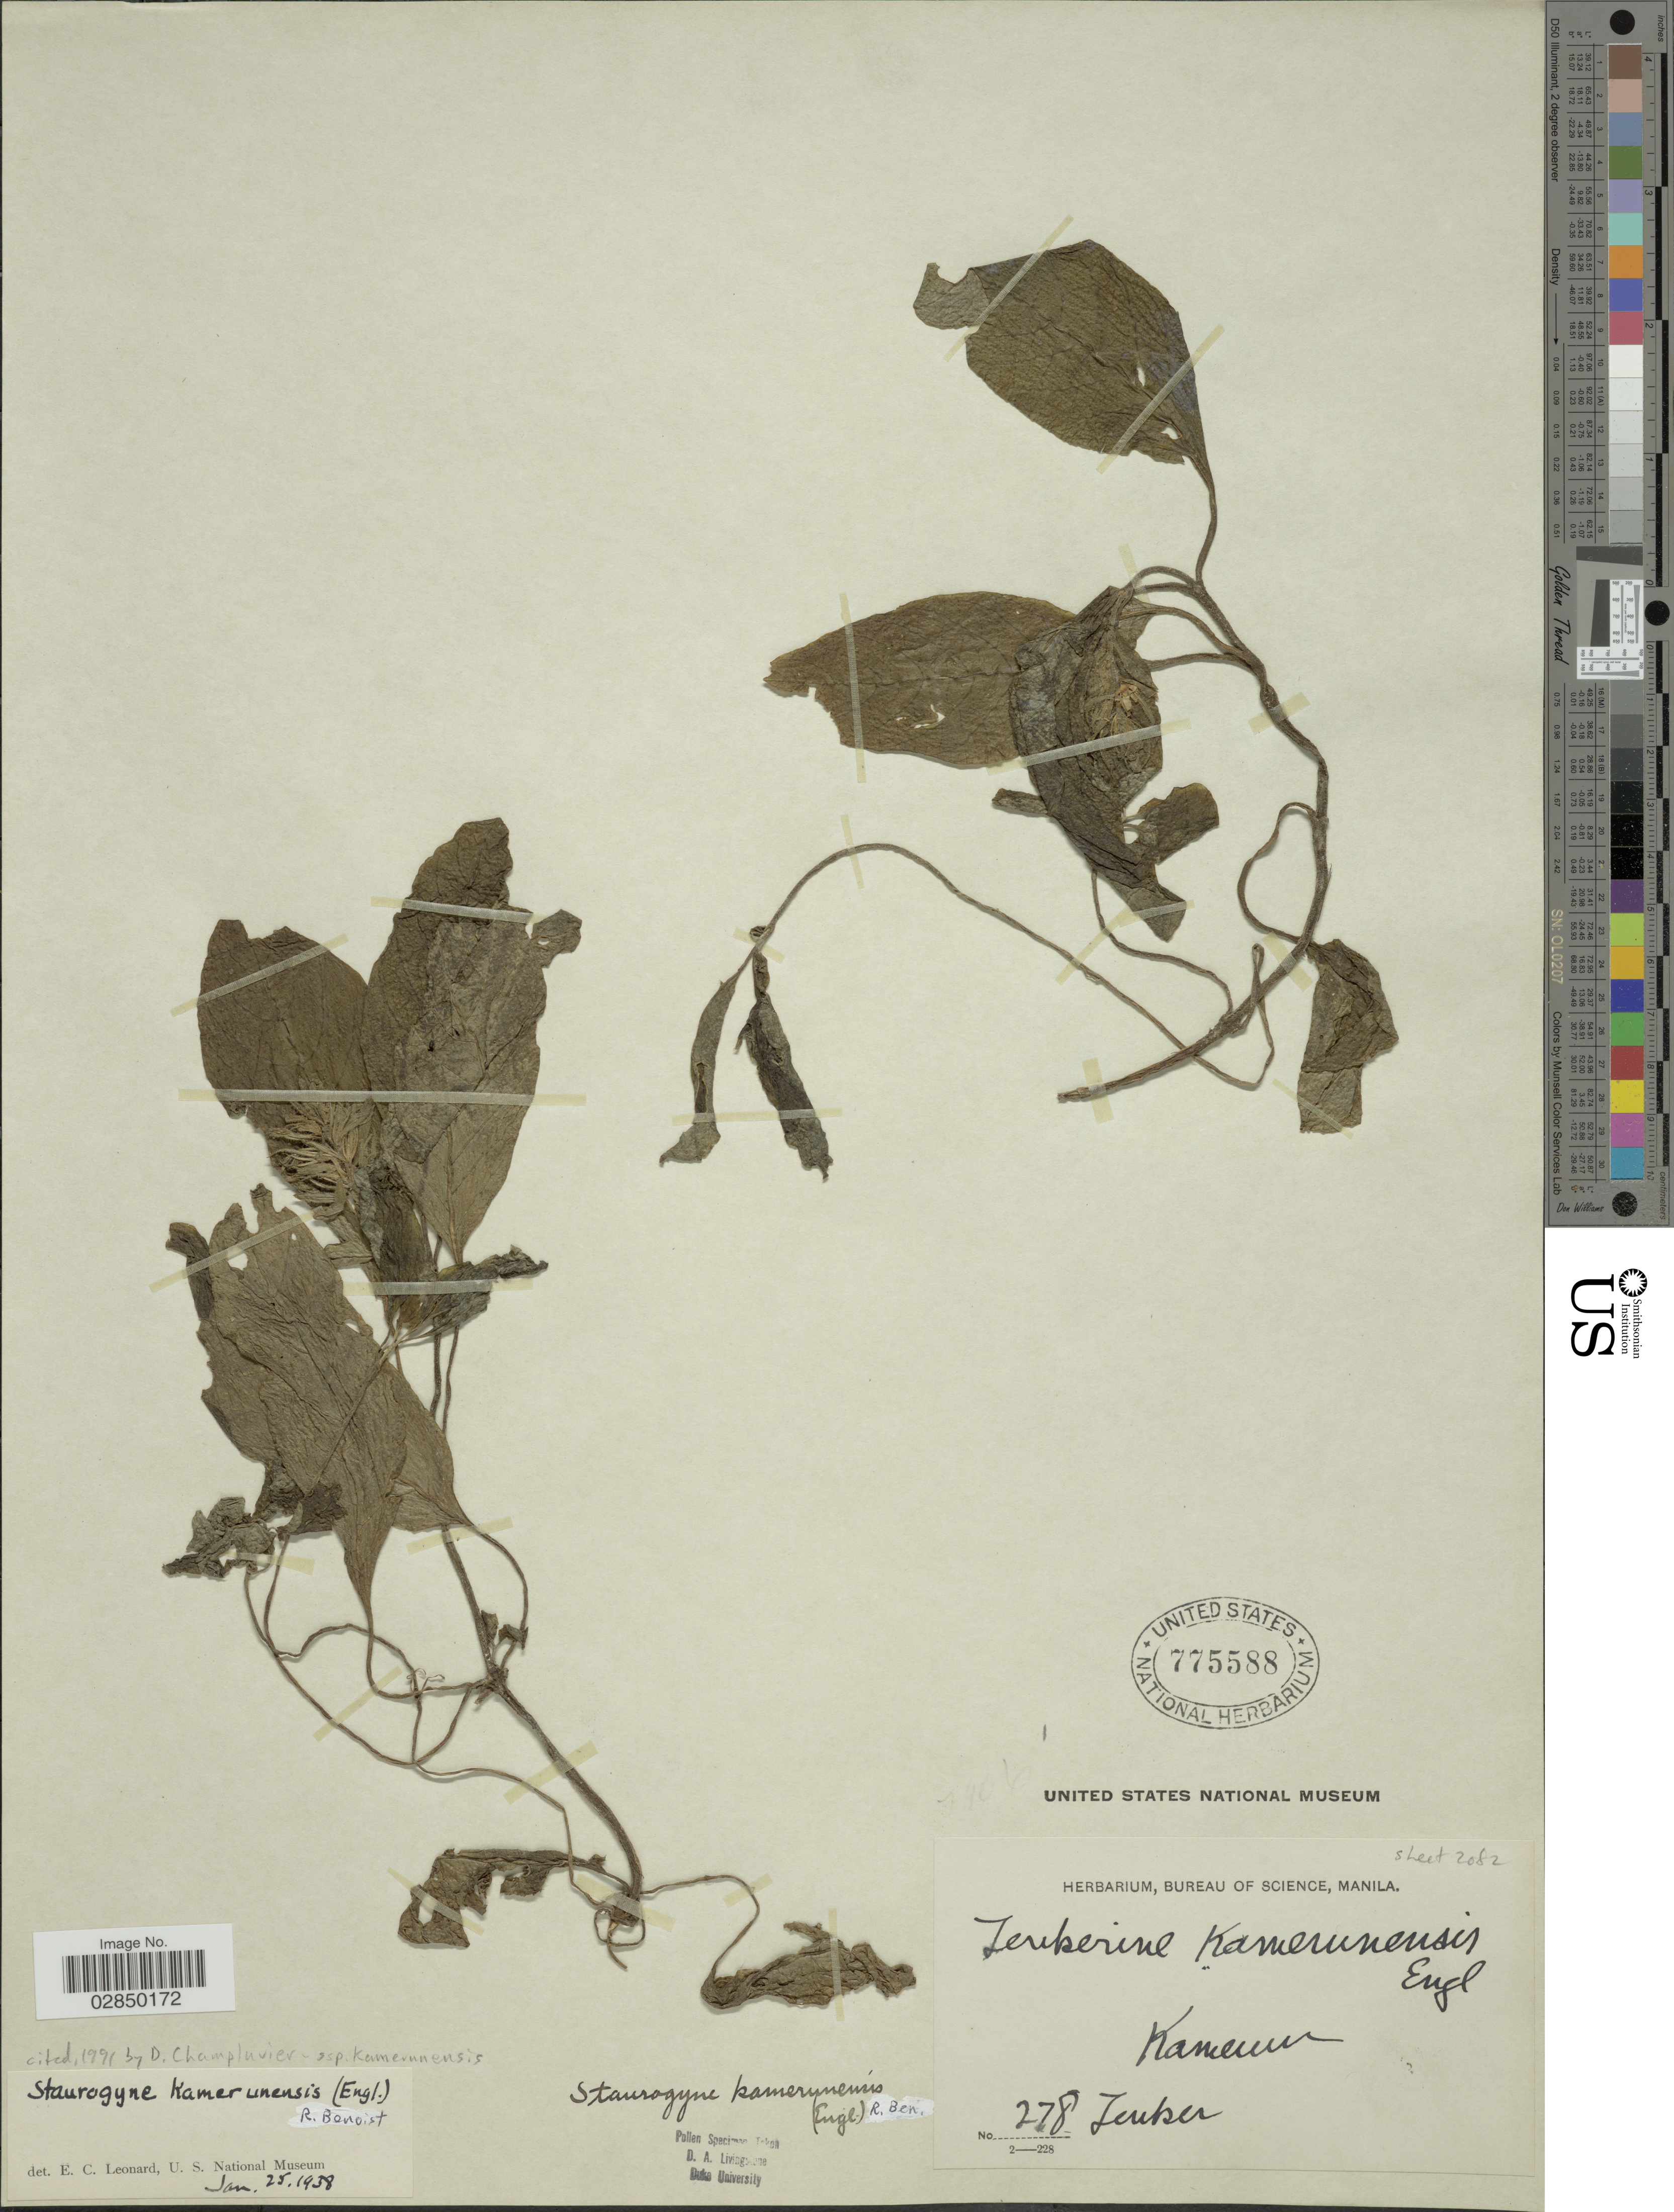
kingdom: Plantae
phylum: Tracheophyta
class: Magnoliopsida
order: Lamiales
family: Acanthaceae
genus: Staurogyne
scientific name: Staurogyne kamerunensis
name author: (Engl.) Benoist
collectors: Zenker, --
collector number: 278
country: Cameroon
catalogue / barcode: US 775588